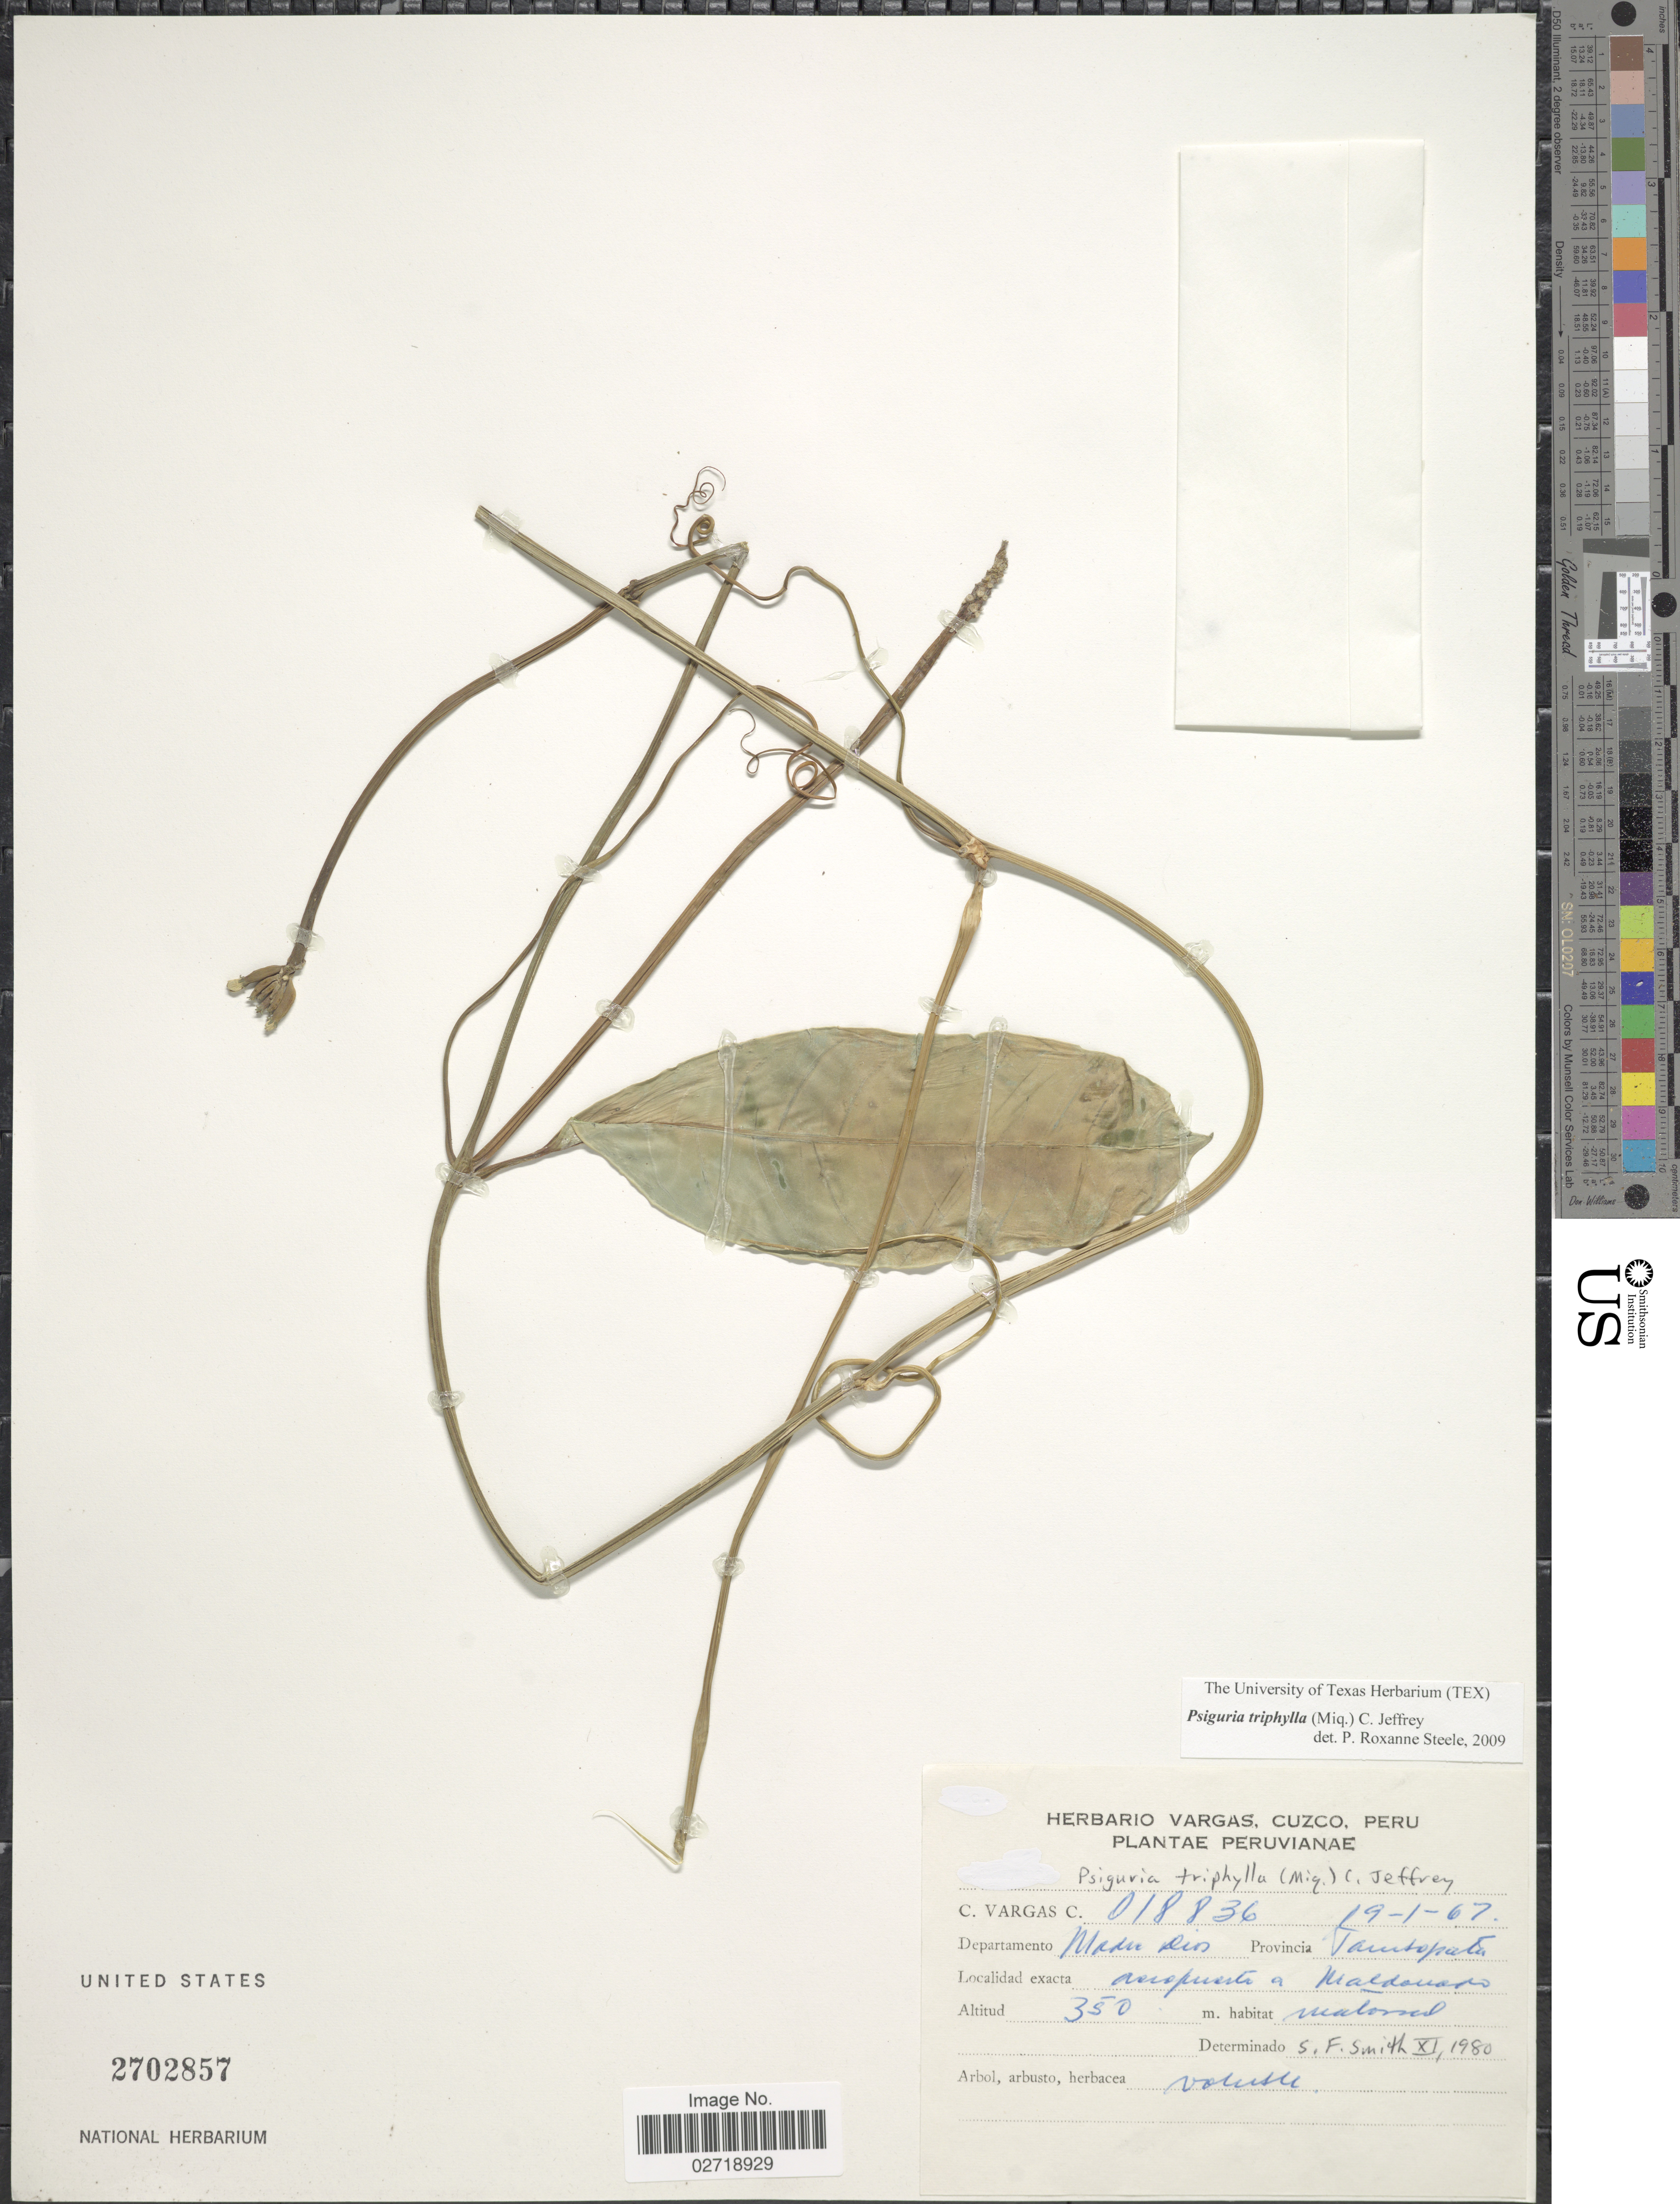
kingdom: Plantae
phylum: Tracheophyta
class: Magnoliopsida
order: Cucurbitales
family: Cucurbitaceae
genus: Psiguria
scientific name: Psiguria triphylla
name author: (Miq.) C. Jeffrey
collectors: C. Vargas Calderón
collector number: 018836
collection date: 1967-01-19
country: Peru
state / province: Madre de Dios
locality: Departamento Madre Dios. Provincia Tambopata. Aeropuerto a Maldonado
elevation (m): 350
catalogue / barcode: US 2702857